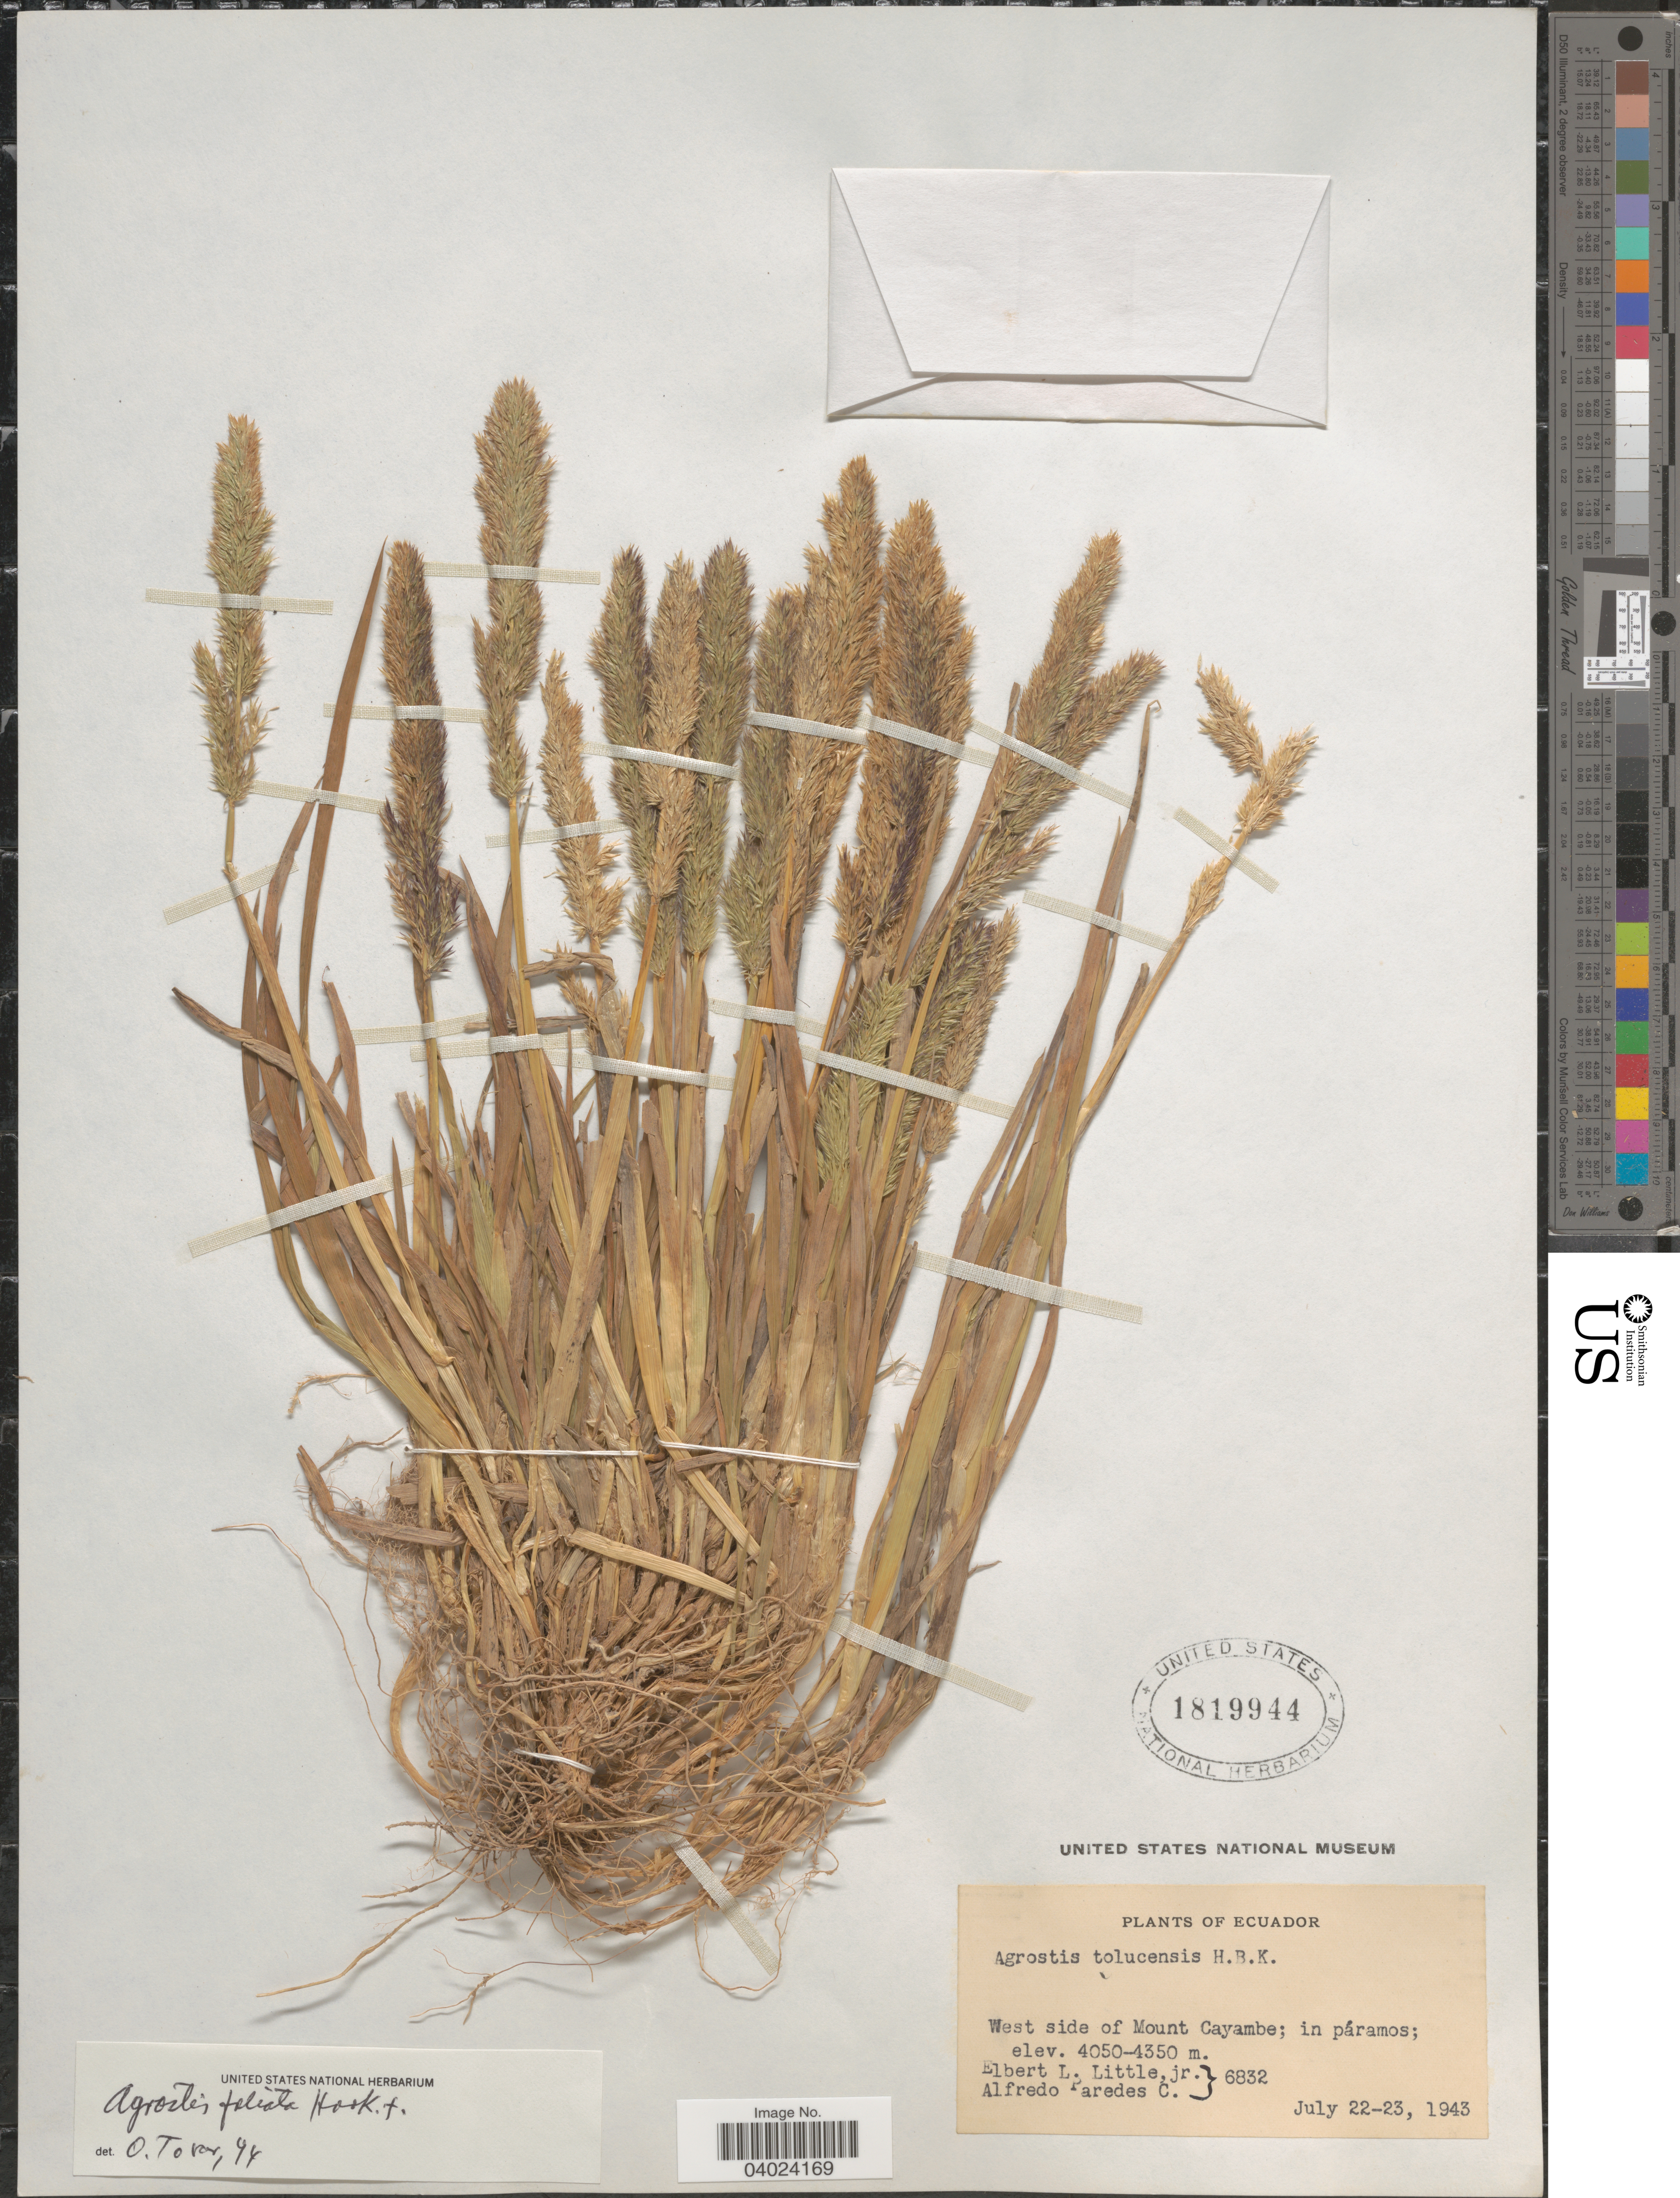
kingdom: Plantae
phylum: Tracheophyta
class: Liliopsida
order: Poales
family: Poaceae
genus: Agrostis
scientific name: Agrostis foliata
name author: Hook. f.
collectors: E. L. Little & A. Paredes C.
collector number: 6832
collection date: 1943-07-22/1943-07-23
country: Ecuador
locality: West side of Mount Cayambe.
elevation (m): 4050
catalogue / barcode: US 1819944